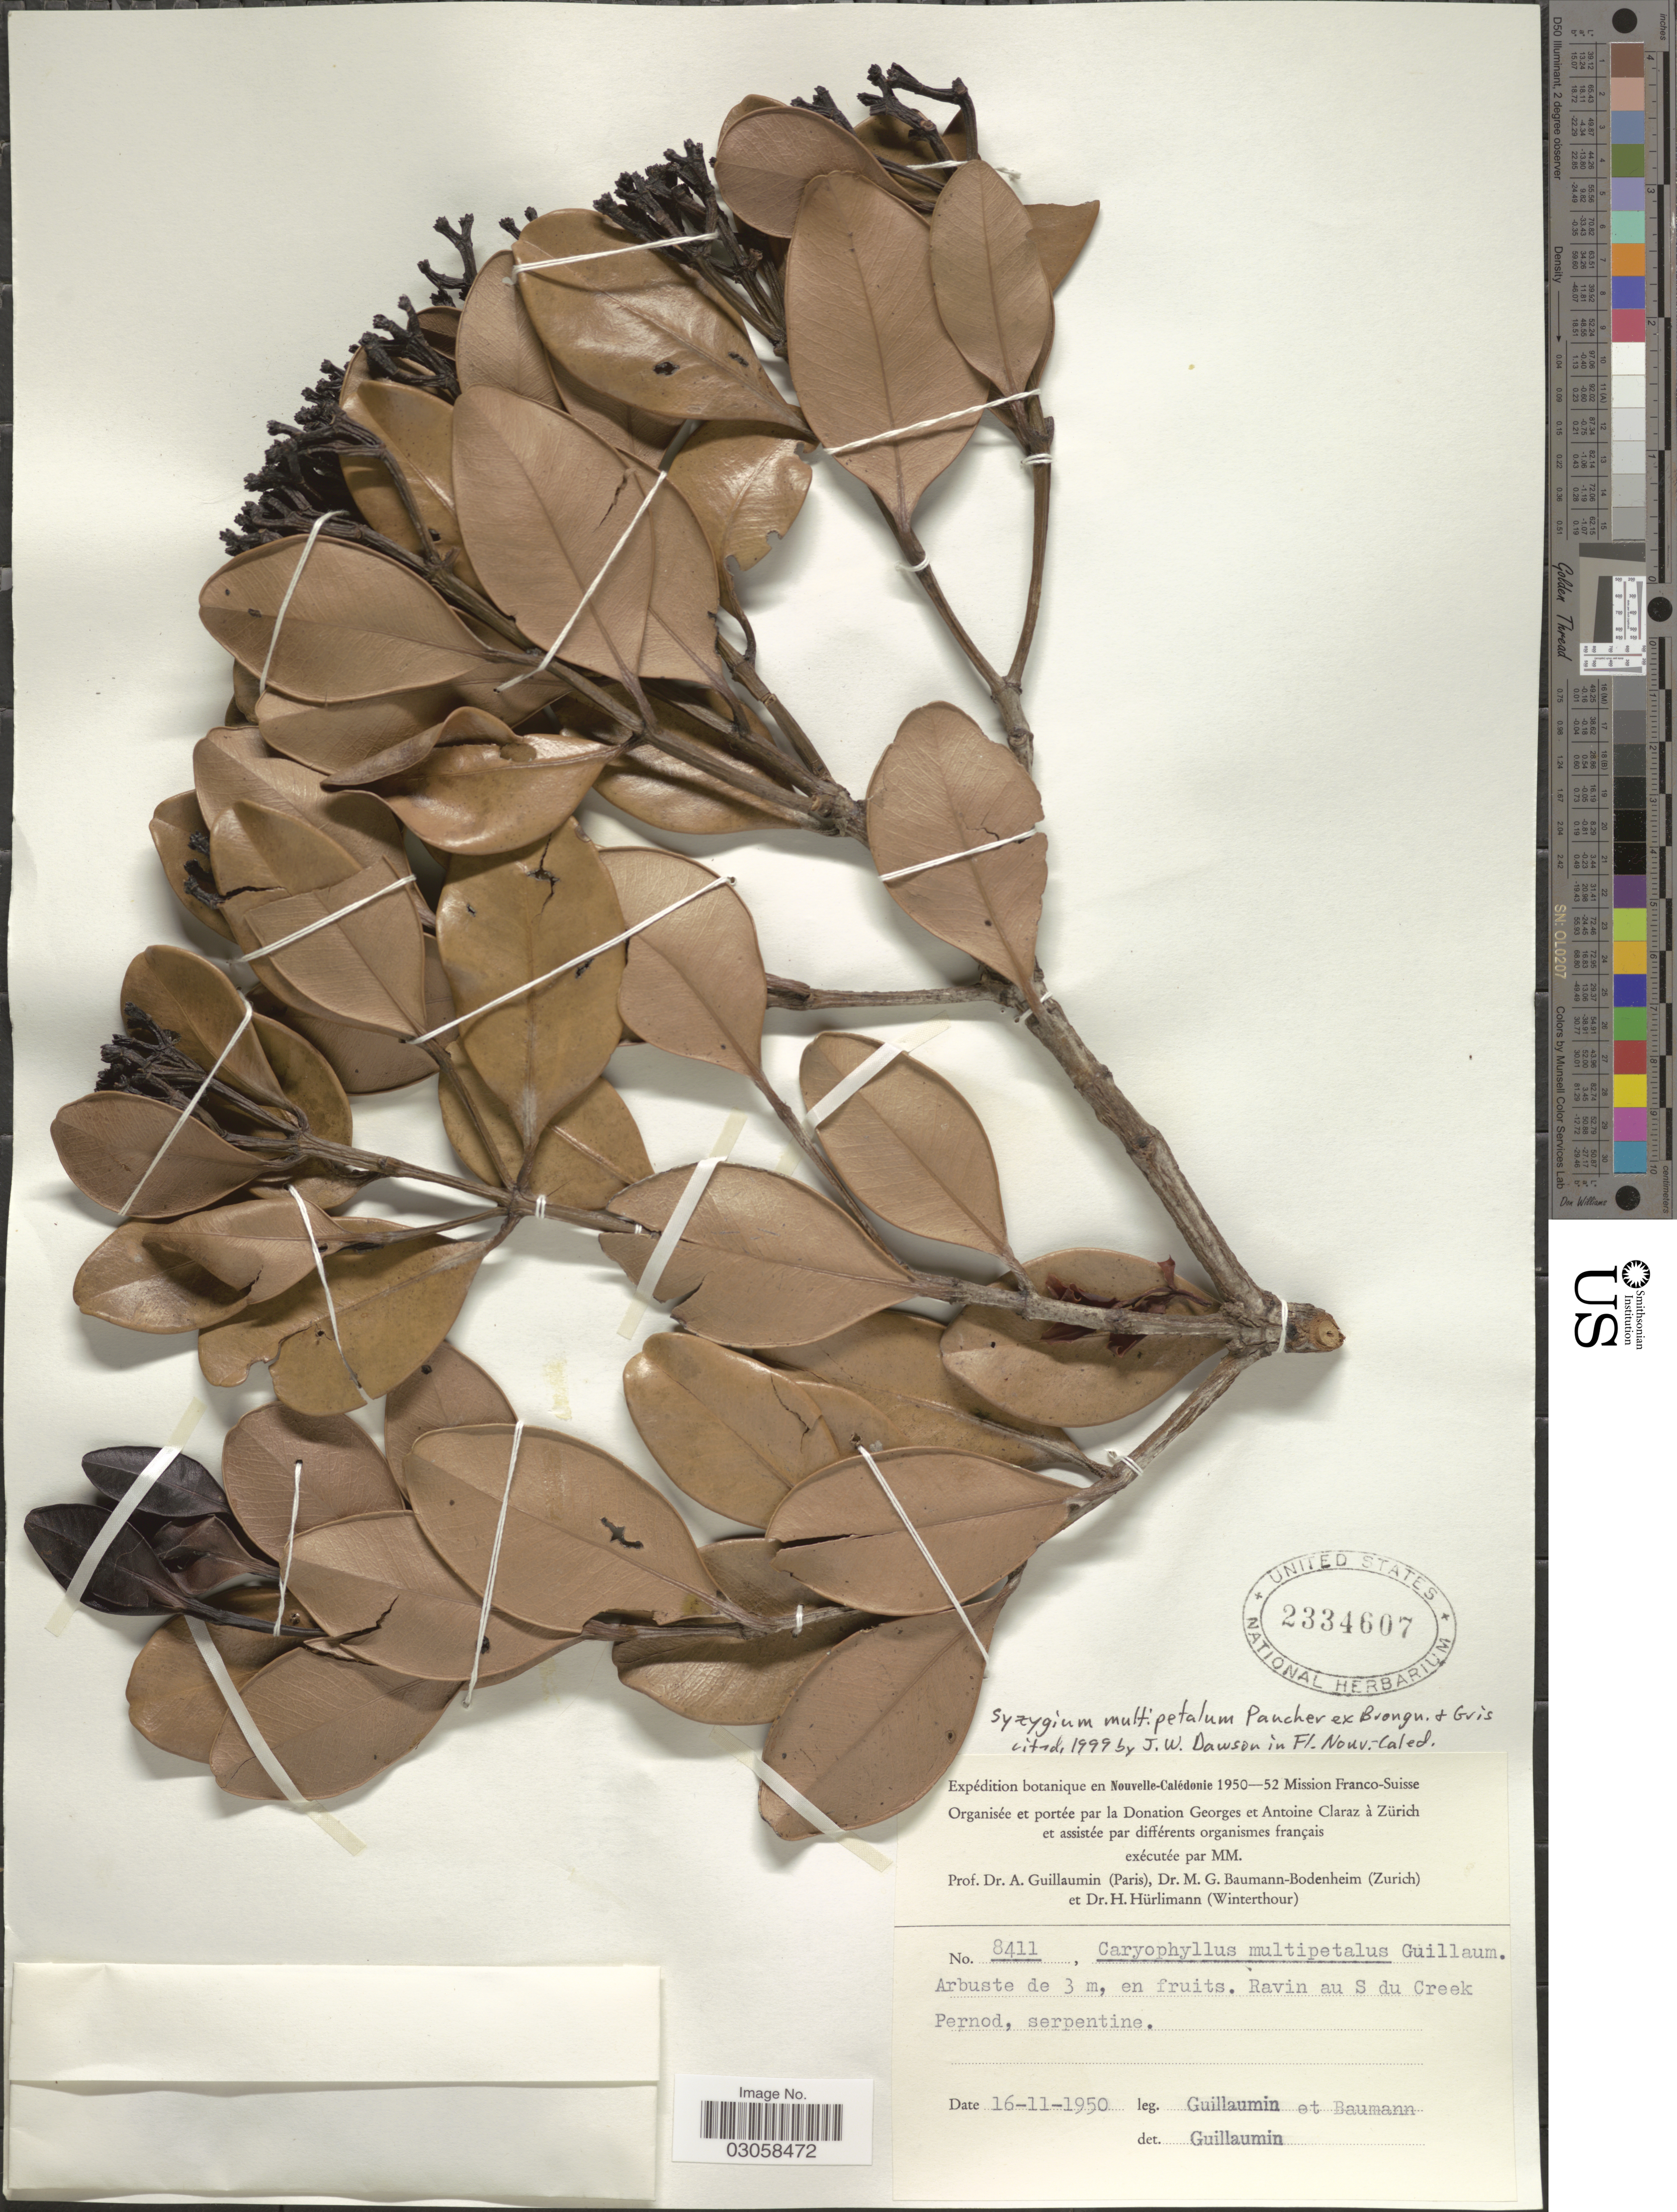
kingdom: Plantae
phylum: Tracheophyta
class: Magnoliopsida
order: Myrtales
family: Myrtaceae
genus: Syzygium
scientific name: Syzygium multipetalum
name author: Pancher ex Brongn. & Gris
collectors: A. Guillaumin & M. G. Baumann-Bodenheim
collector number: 8411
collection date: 1950-11-16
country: New Caledonia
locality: Nouvelle-Calédonie. Ravin au S du Creek Pernod, serpentine.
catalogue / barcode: US 2334607